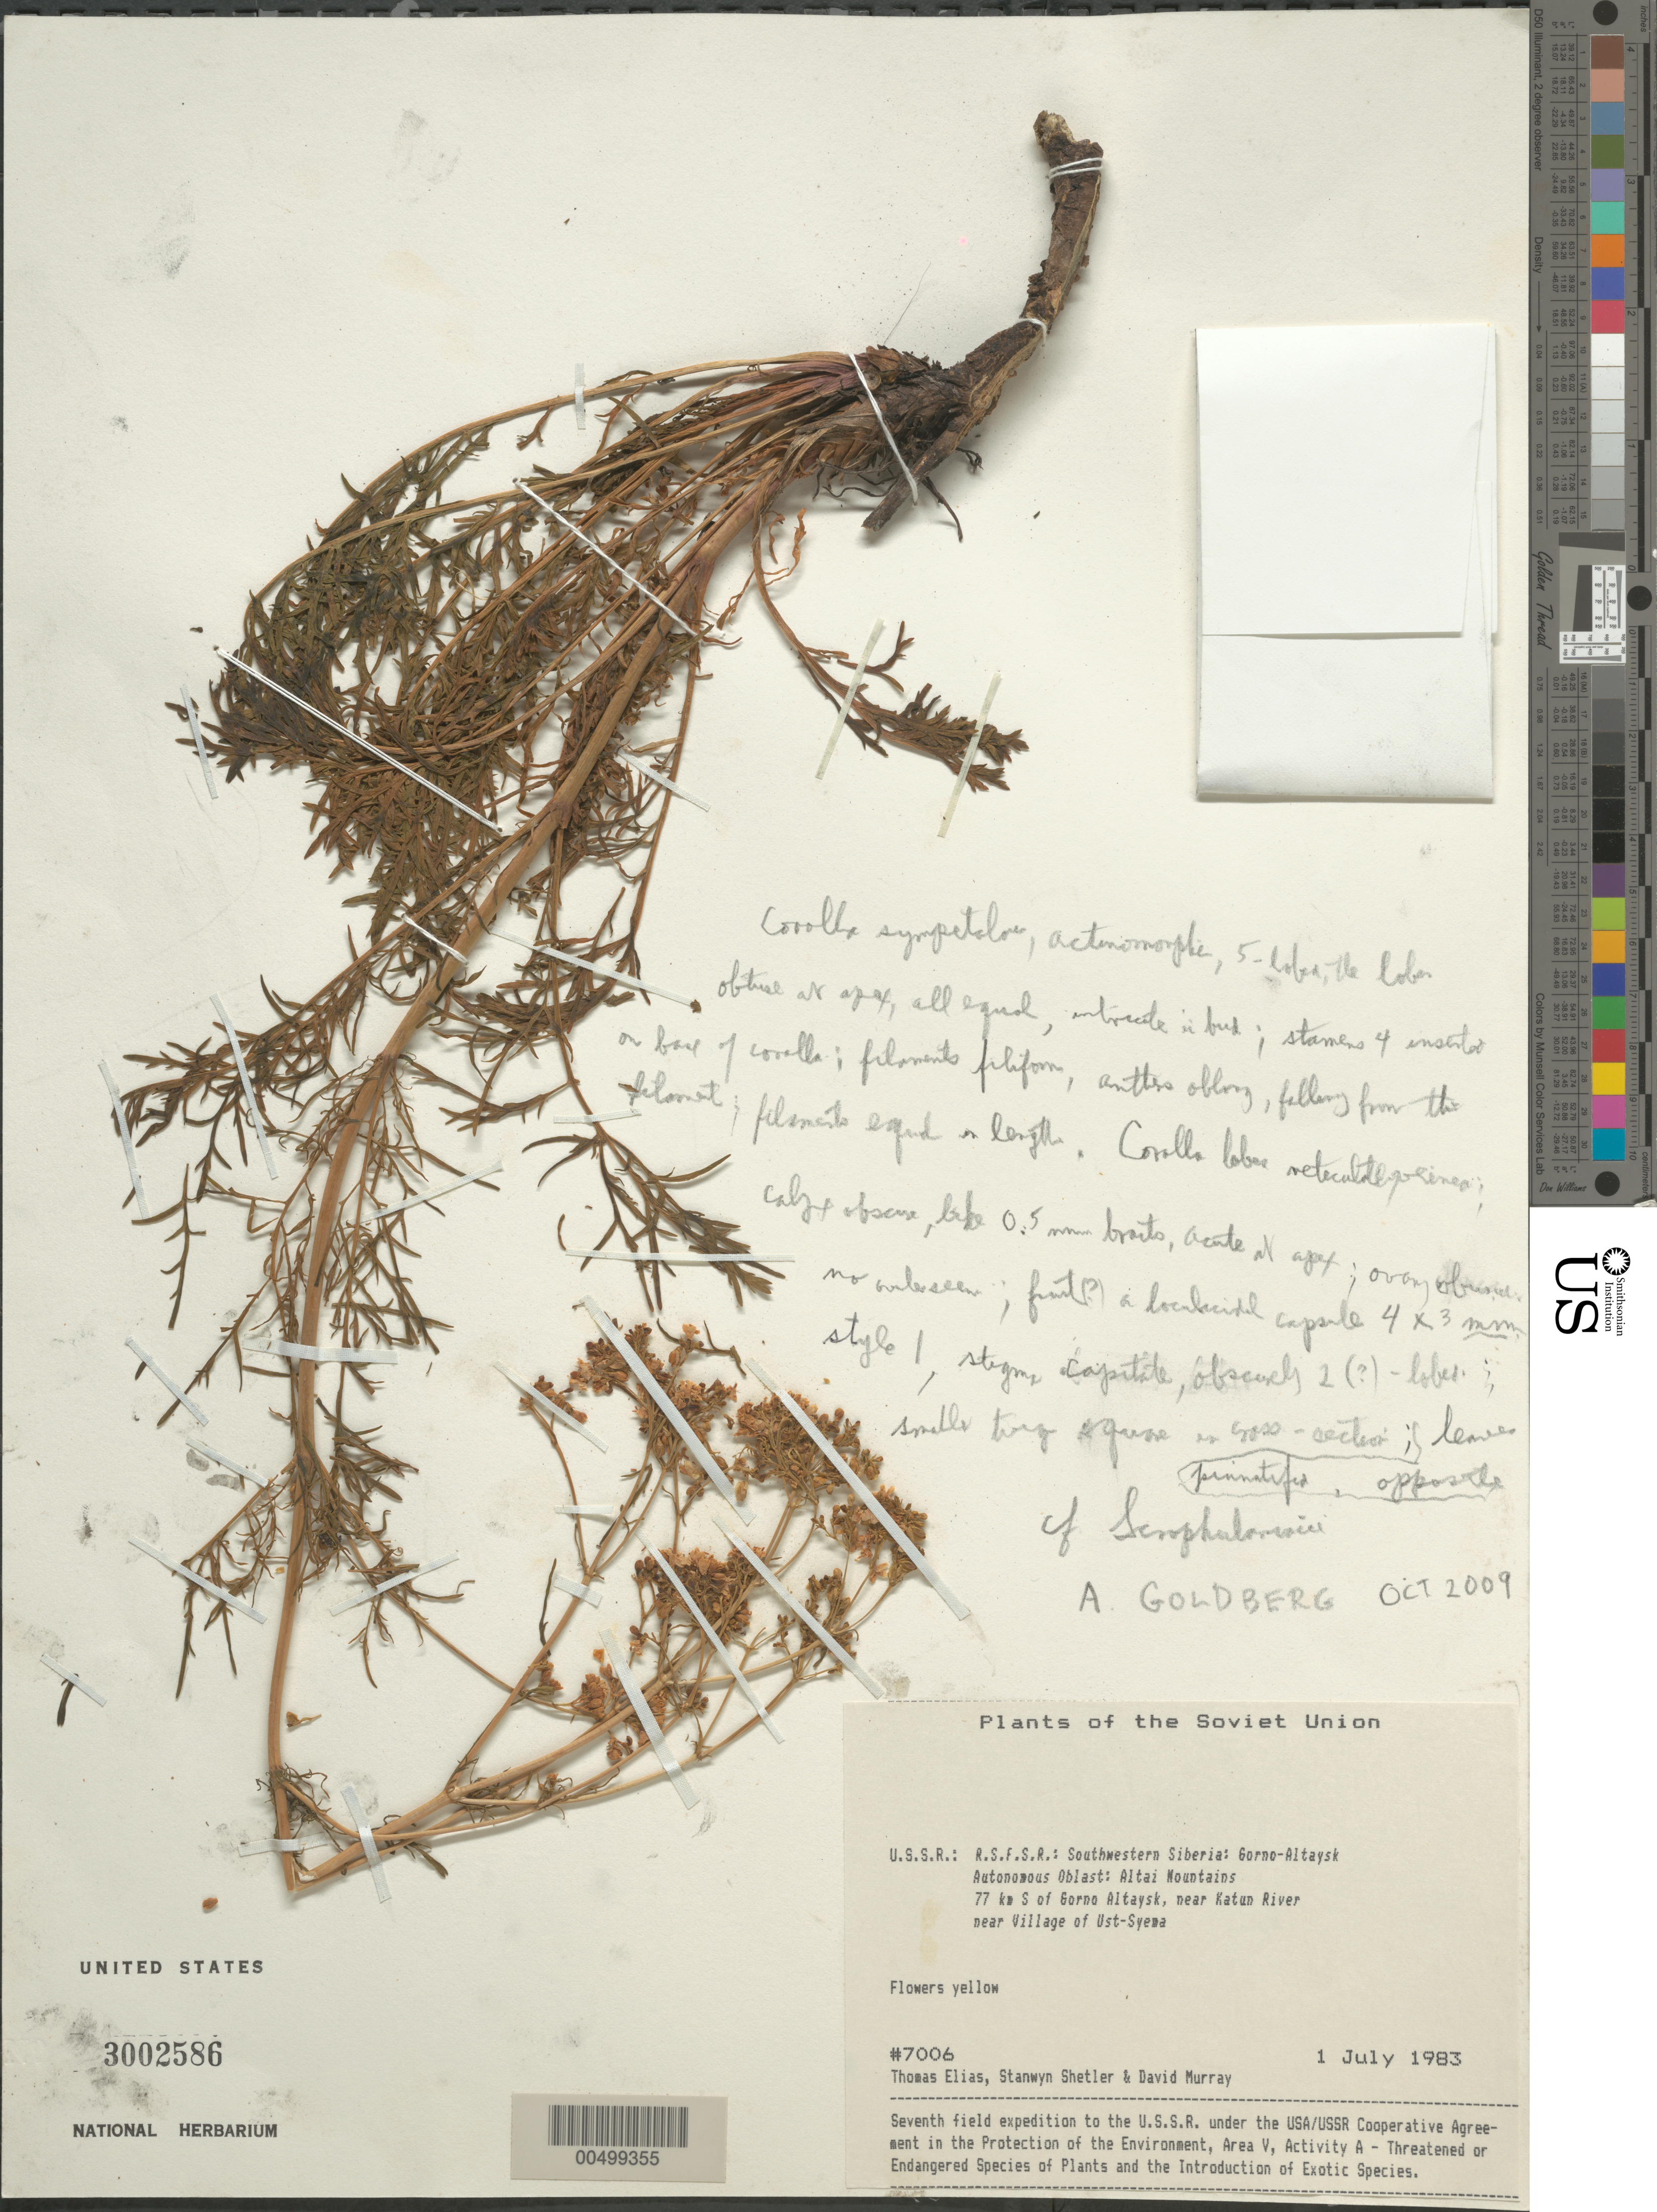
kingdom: Plantae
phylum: Tracheophyta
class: Magnoliopsida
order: Lamiales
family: Scrophulariaceae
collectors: T. S. Elias, S. Shetler & D. F. Murray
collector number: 7006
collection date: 1983-07-01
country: Russian Federation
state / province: Altai Republic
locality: Soviet Union. U.S.S.R.: R.S.F.S.R.: Southwestern Siberia: Gorno-Altaysk Autonomous Oblast: Altai Mountains 77 km S of Gorno Altaysk, near Katun River near Village of Ust-Syena.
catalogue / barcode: US 3002586